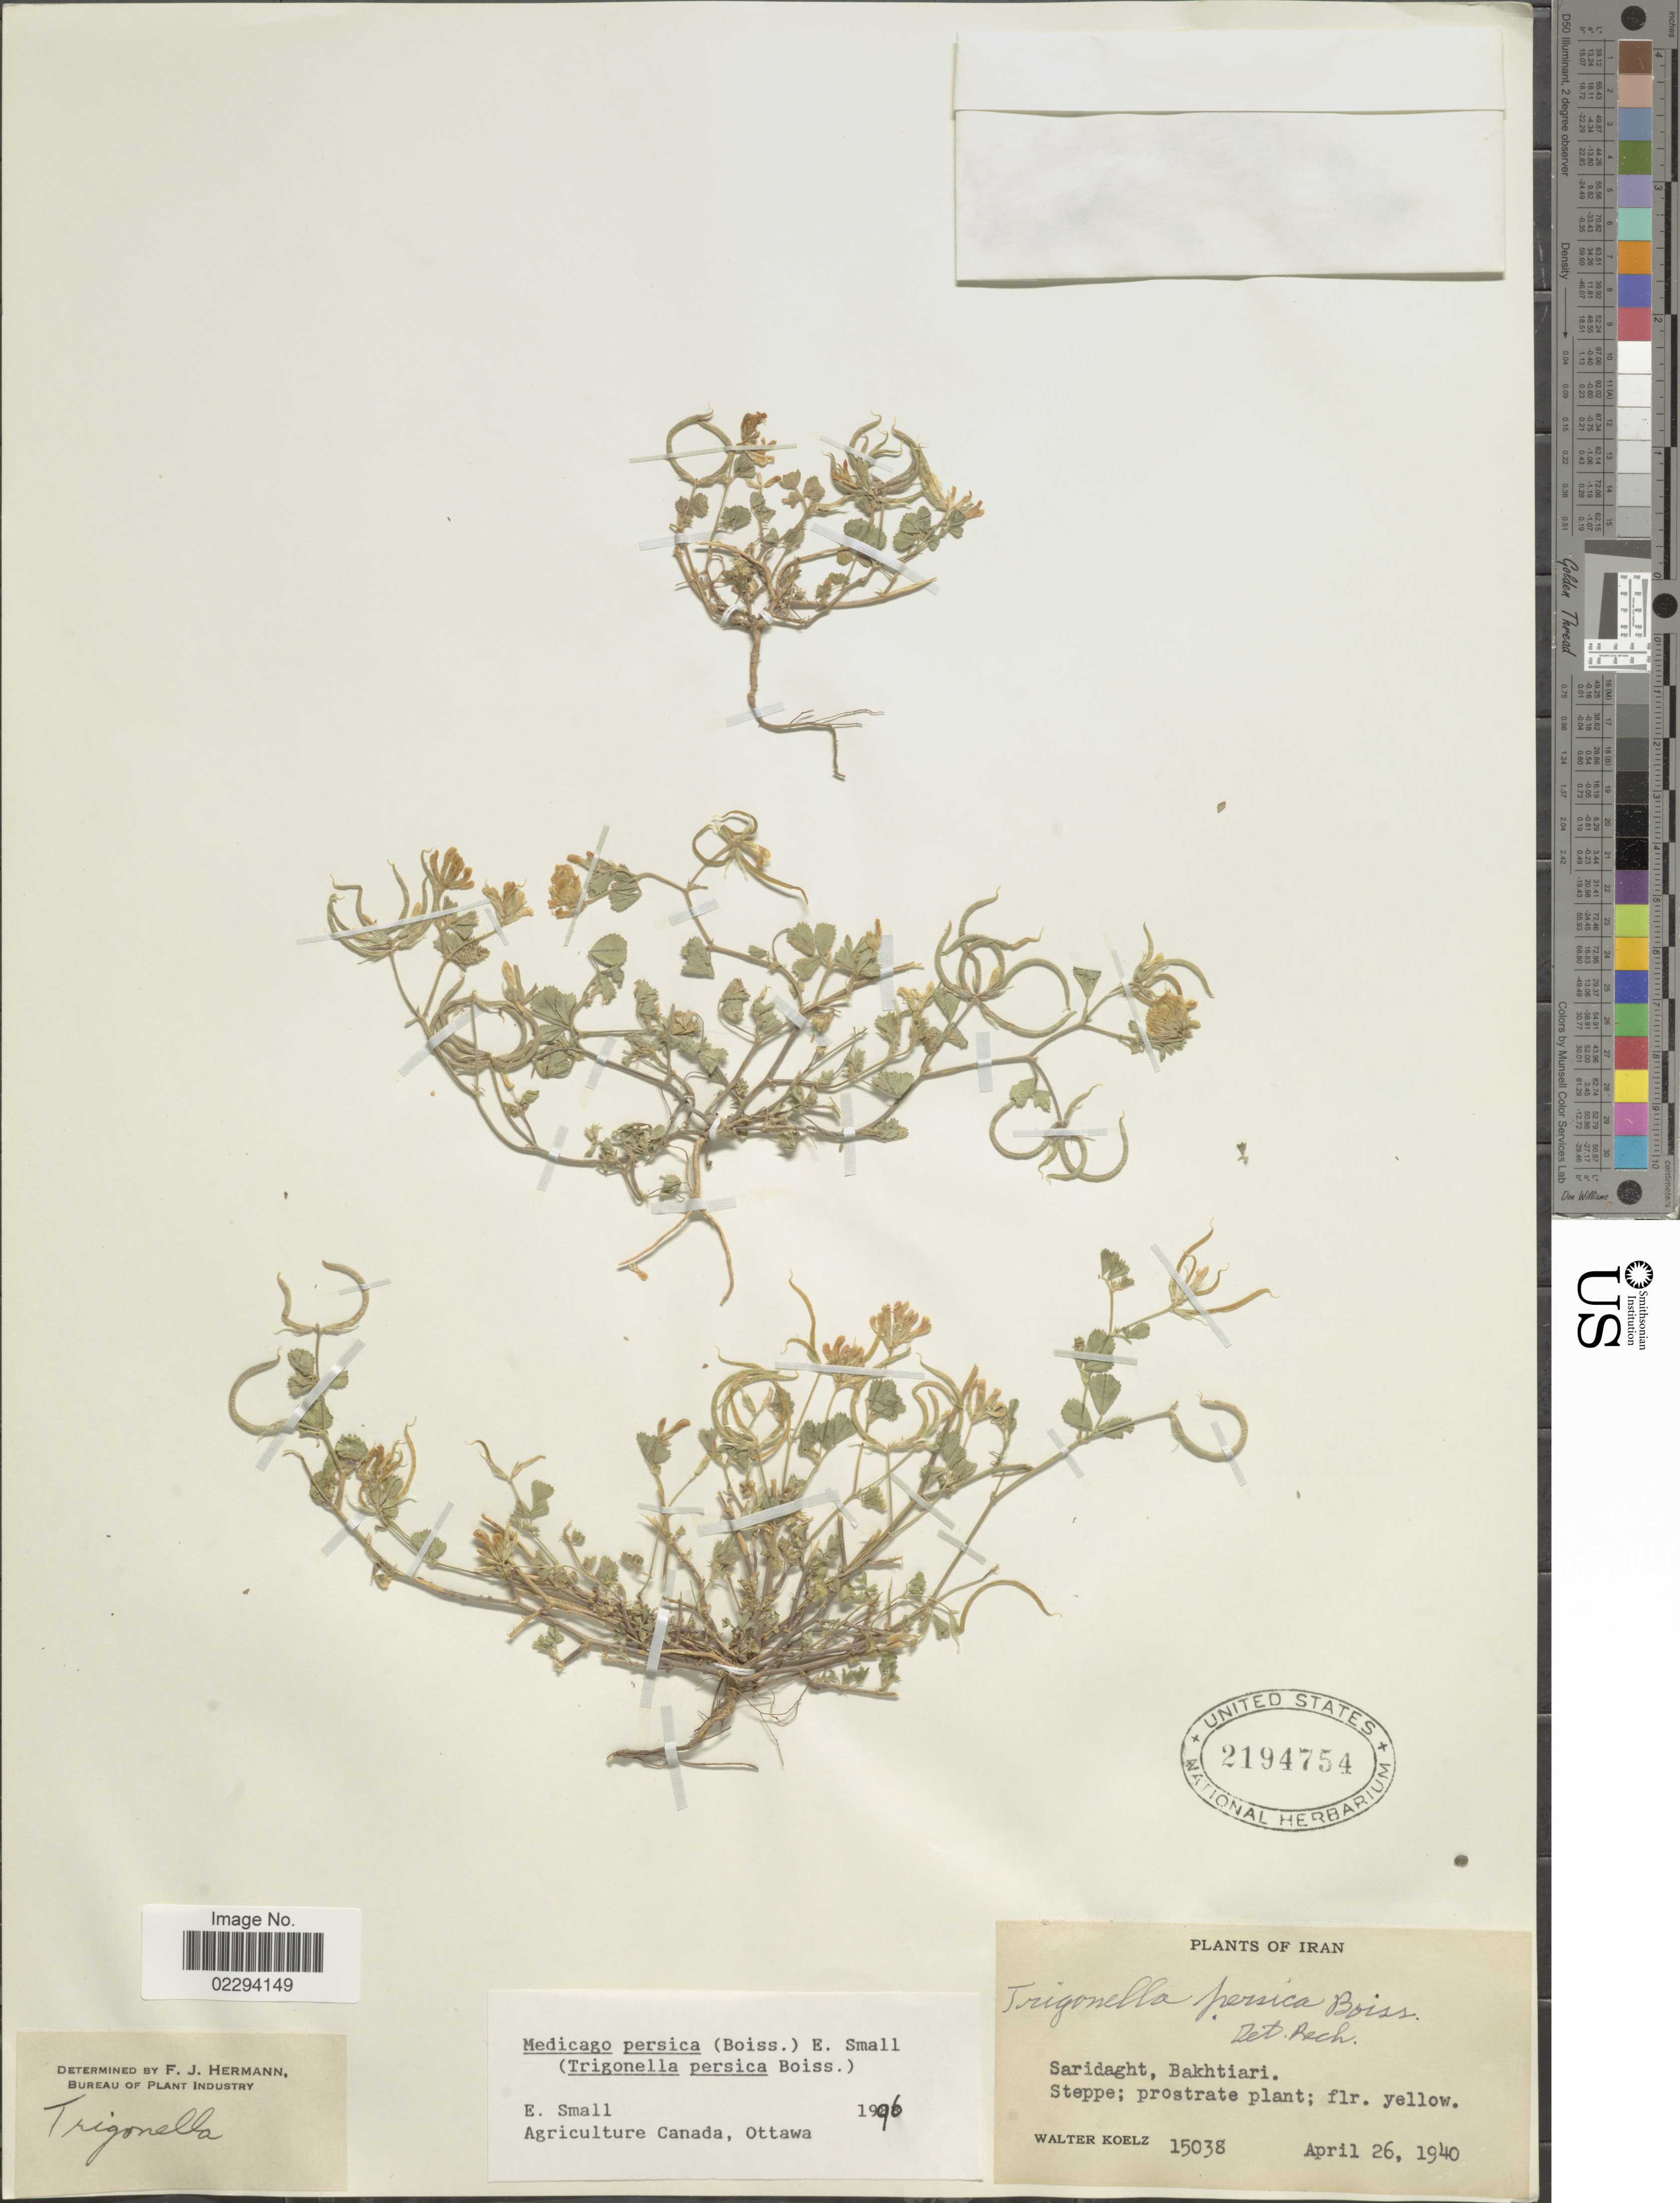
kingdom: Plantae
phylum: Tracheophyta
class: Magnoliopsida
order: Fabales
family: Fabaceae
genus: Medicago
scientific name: Medicago persica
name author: (Boiss.) Small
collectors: W. N. Koelz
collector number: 15038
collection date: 1940-04-26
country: Iran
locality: Saridaght, Bakhtiari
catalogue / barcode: US 2194754